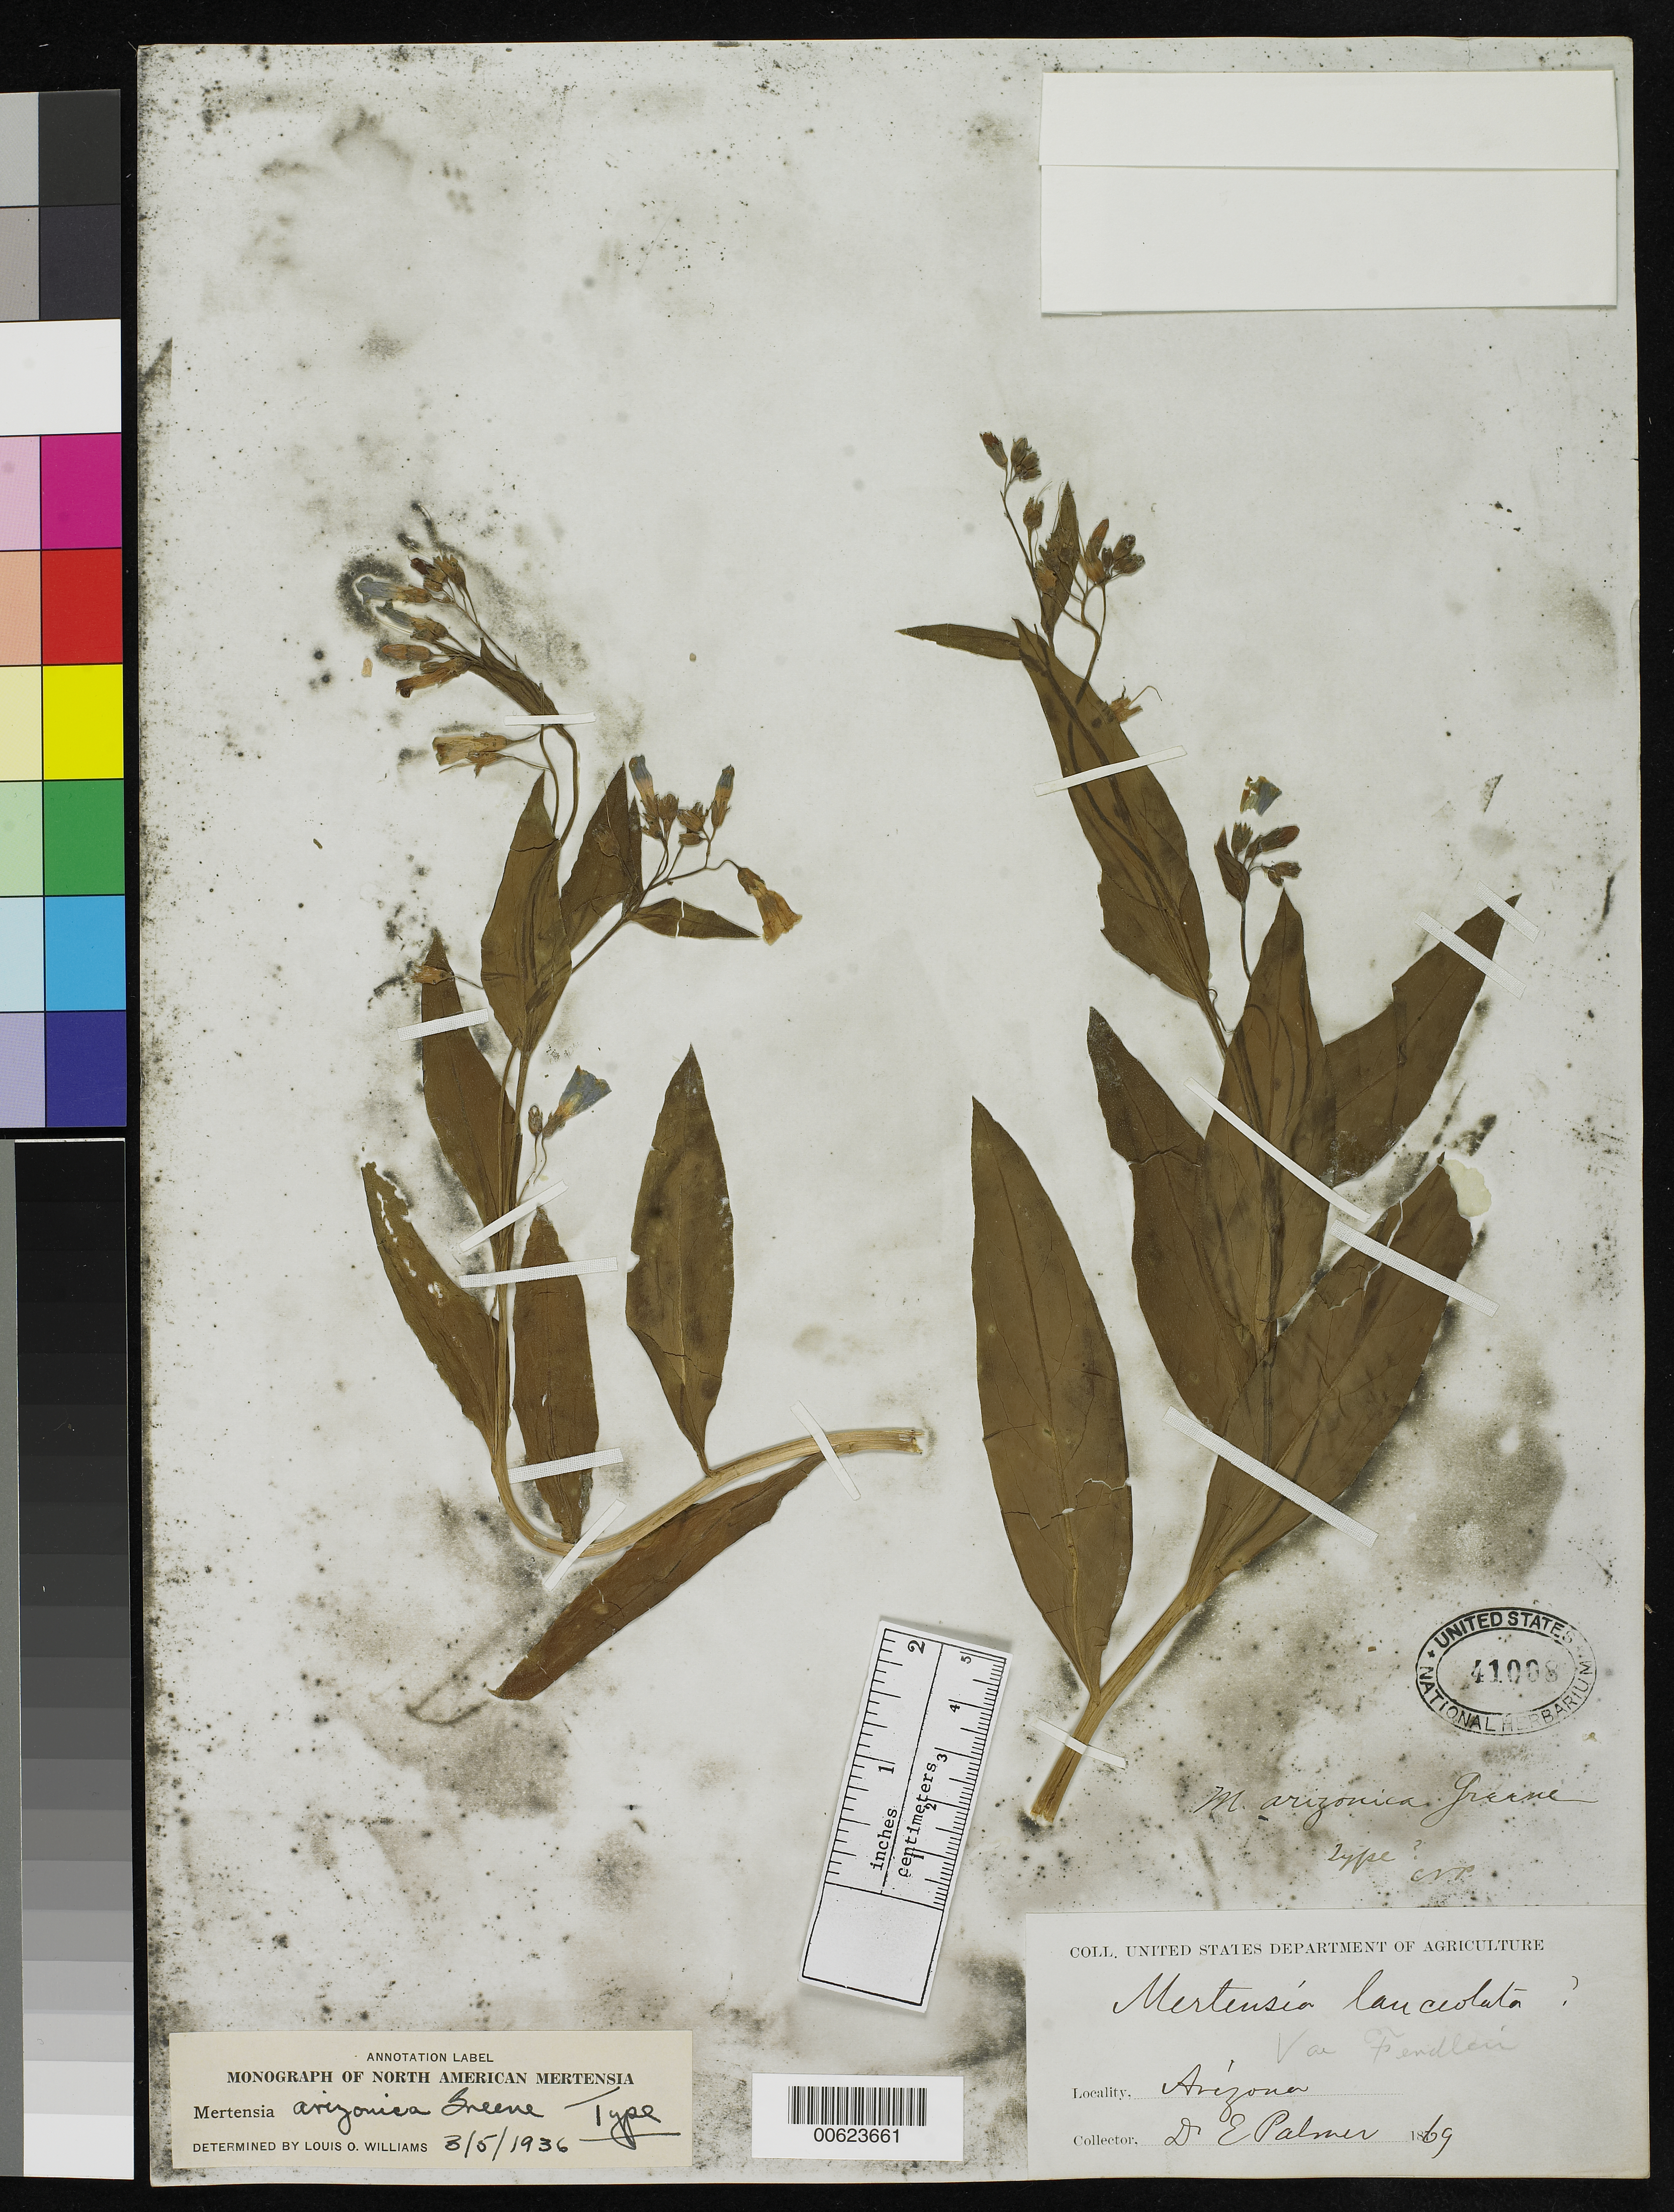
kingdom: Plantae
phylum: Tracheophyta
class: Magnoliopsida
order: Boraginales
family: Boraginaceae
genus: Mertensia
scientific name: Mertensia arizonica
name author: Greene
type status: Type Collection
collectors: E. Palmer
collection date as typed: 1869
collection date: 1869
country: United States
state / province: Arizona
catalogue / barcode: US 41008